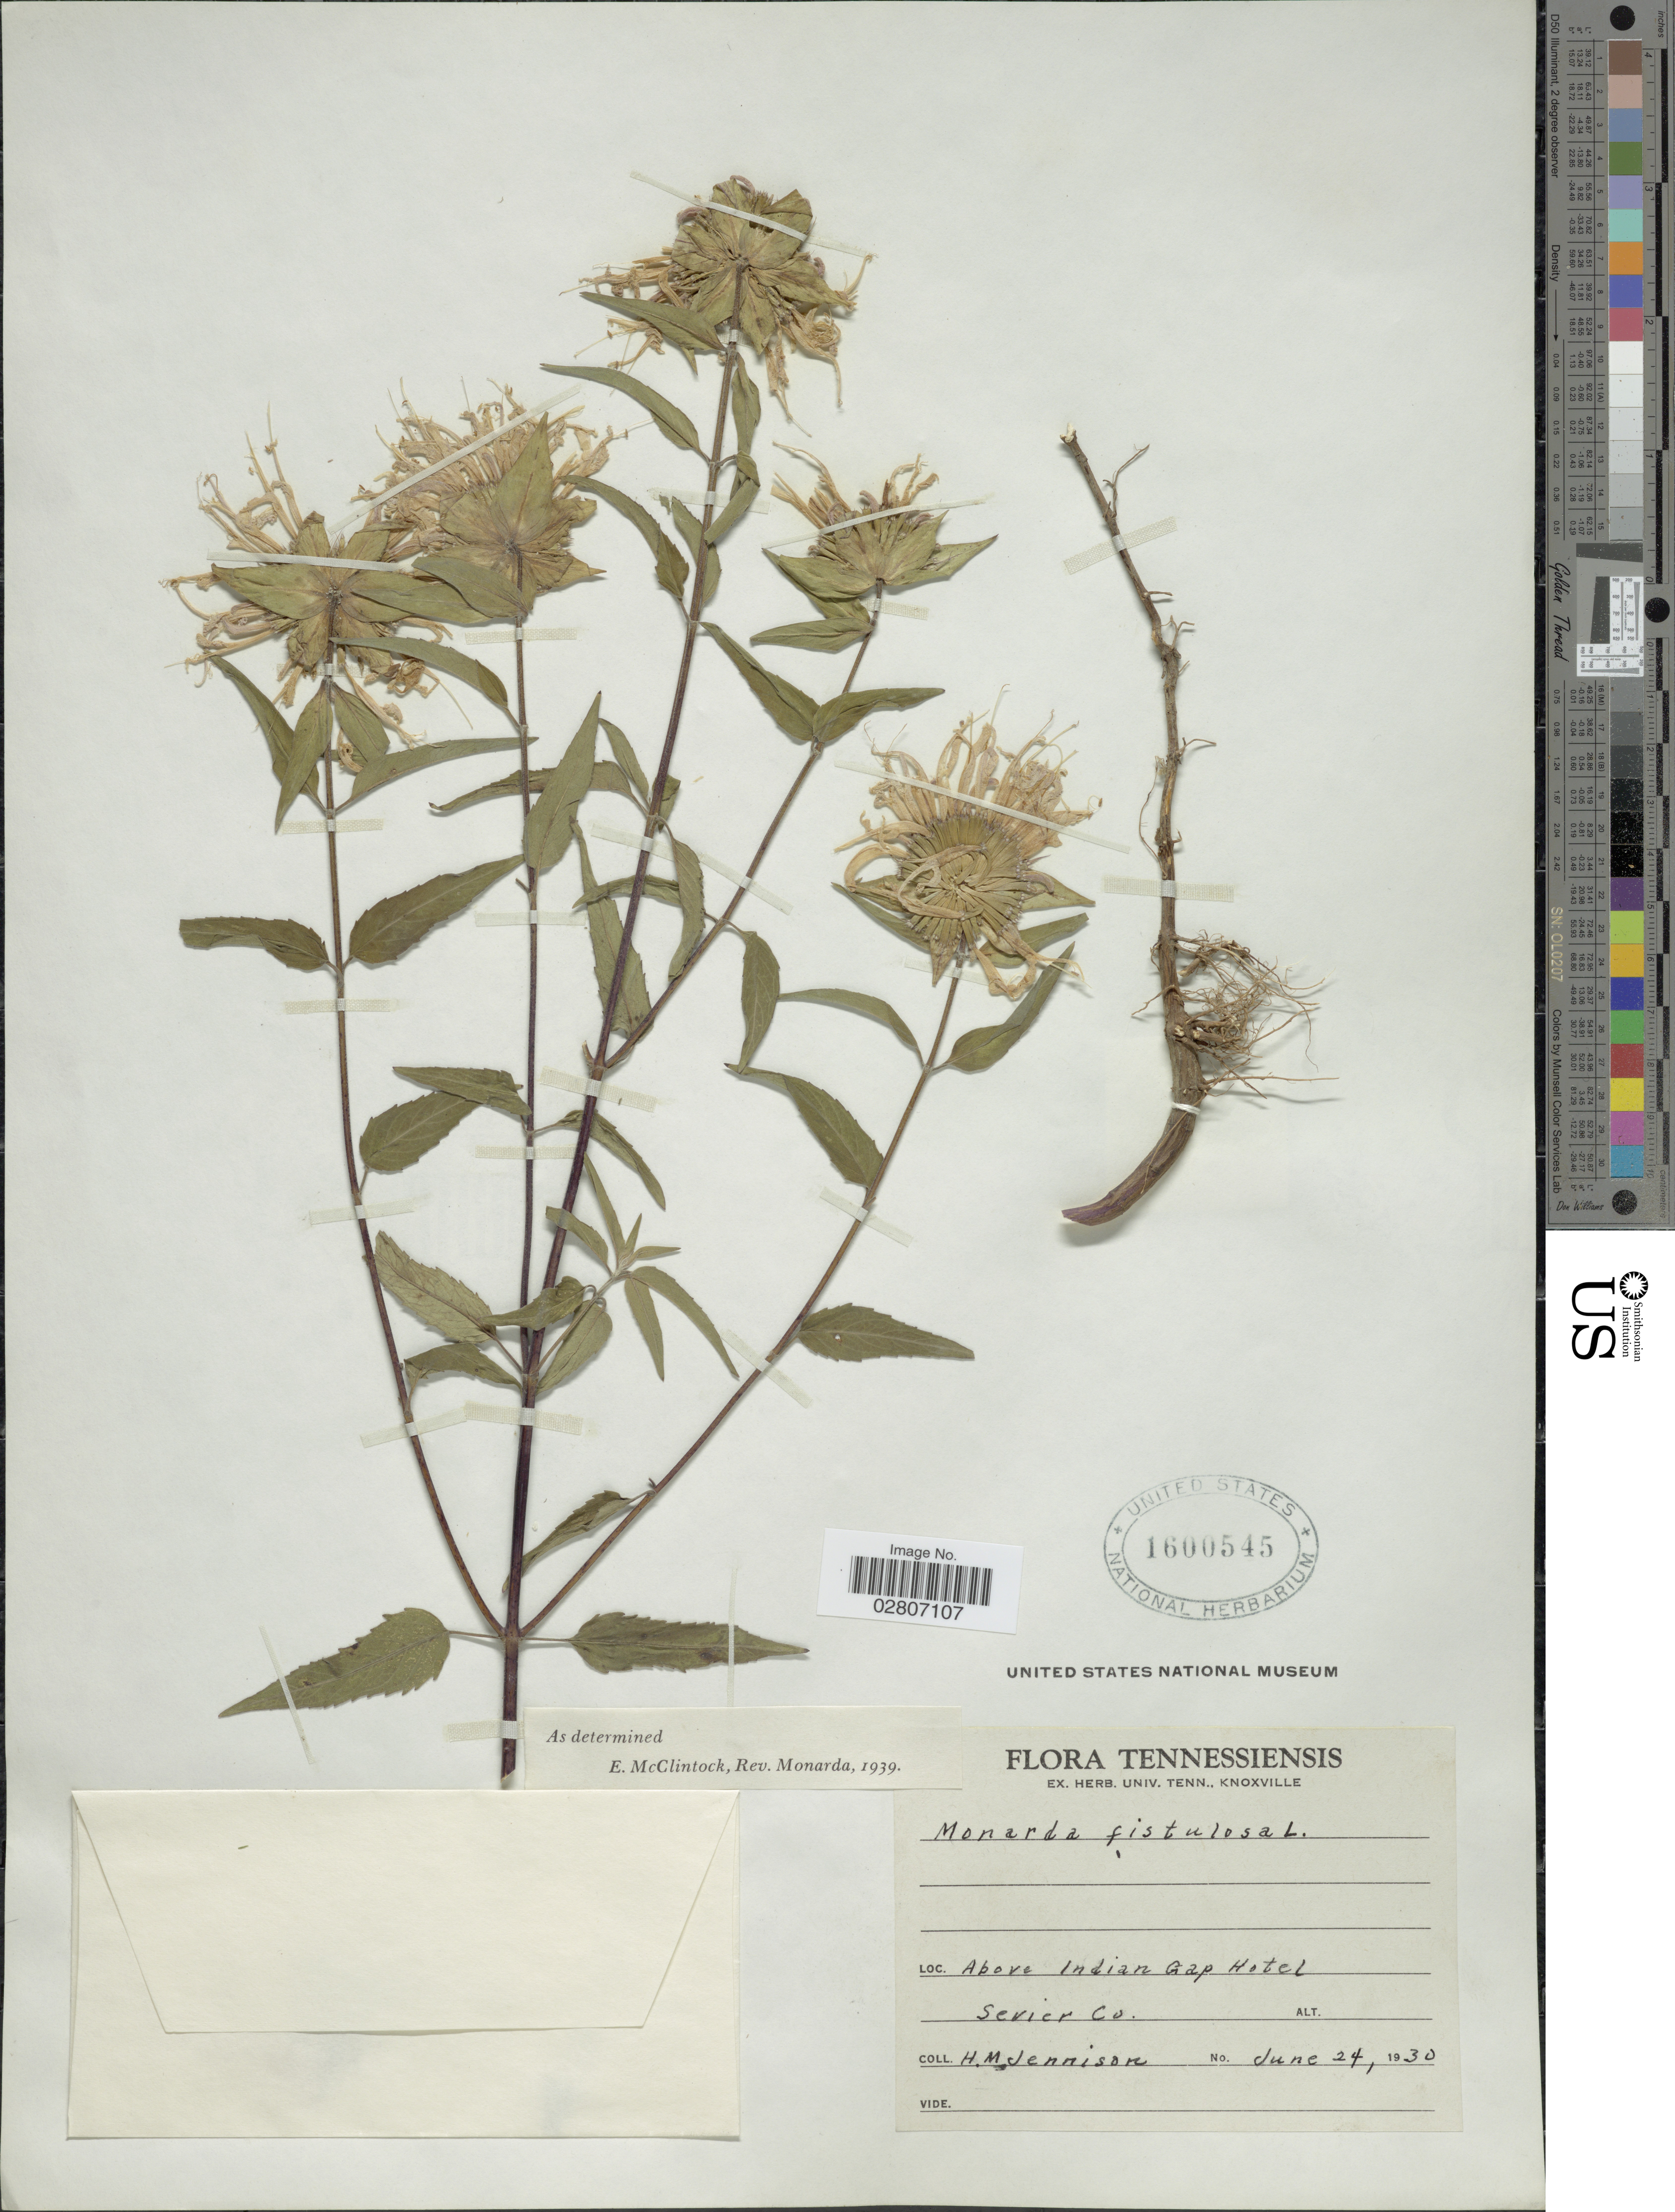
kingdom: Plantae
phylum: Tracheophyta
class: Magnoliopsida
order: Lamiales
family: Lamiaceae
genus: Monarda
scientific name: Monarda fistulosa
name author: L.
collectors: H. Jennison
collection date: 1930-06-24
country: United States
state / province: Tennessee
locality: Above Indian Gap Hotel. Servier Co.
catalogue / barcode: US 1600545